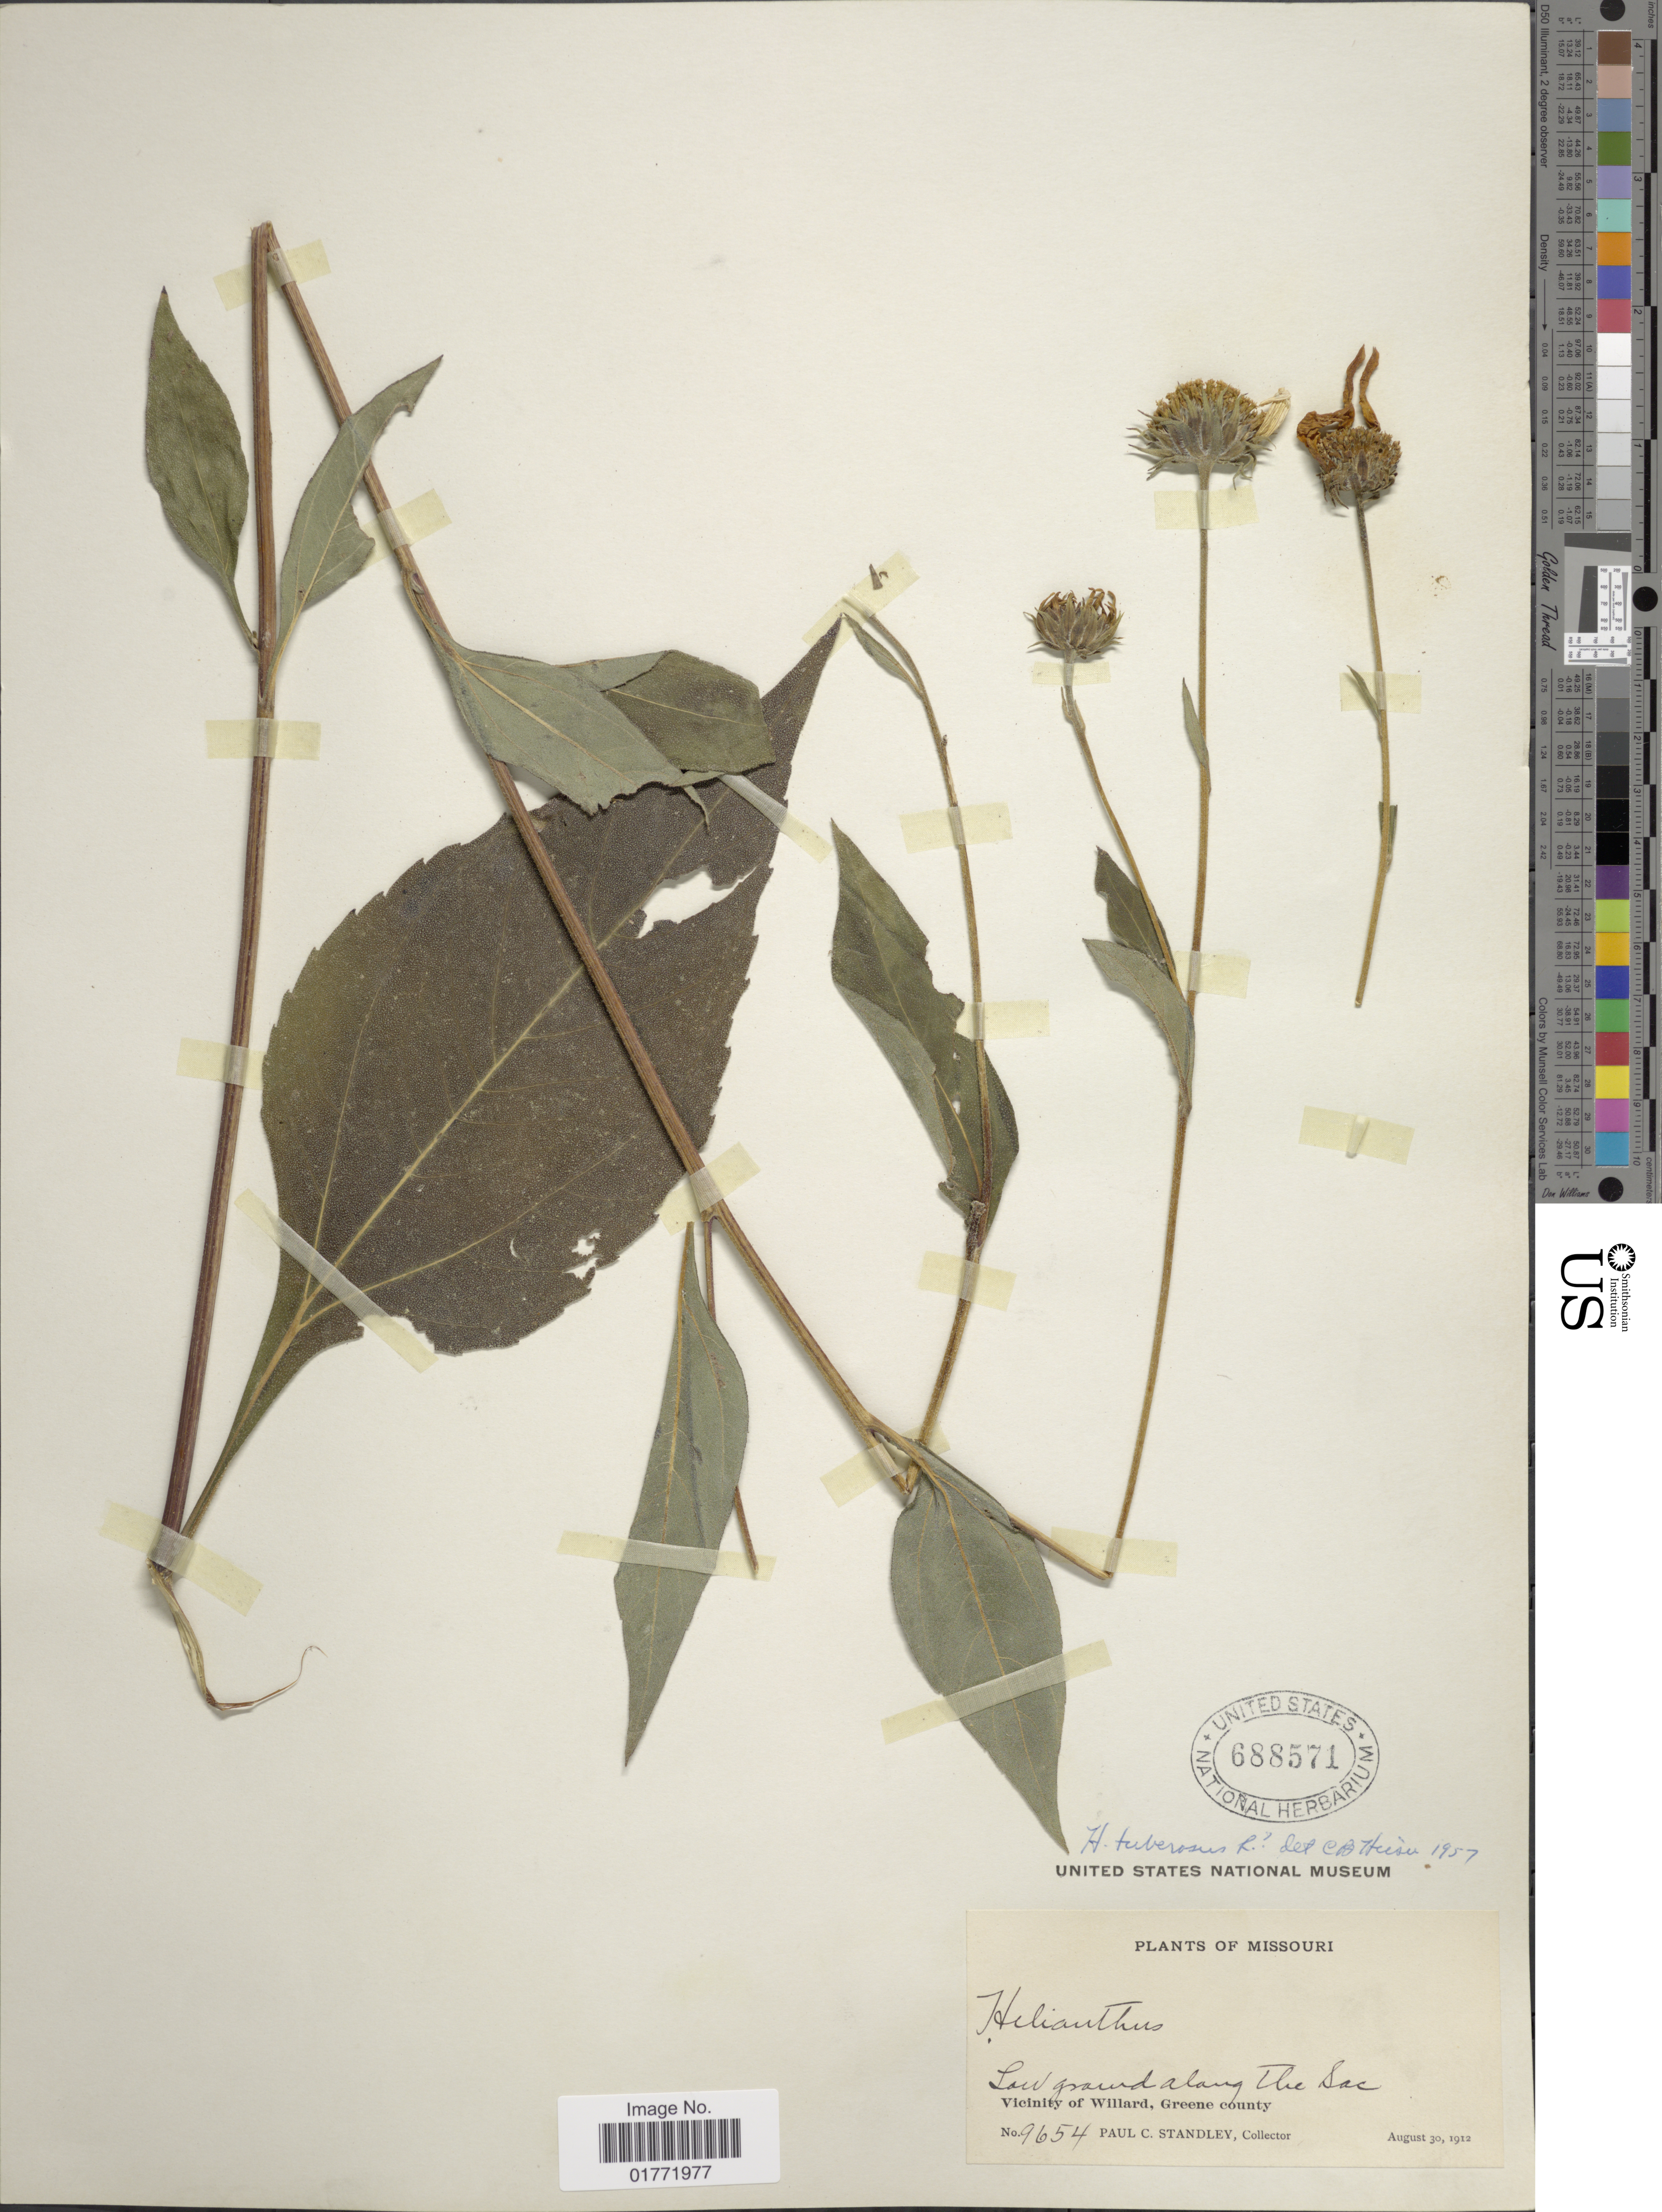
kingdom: Plantae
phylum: Tracheophyta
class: Magnoliopsida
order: Asterales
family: Asteraceae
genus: Helianthus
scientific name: Helianthus tuberosus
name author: L.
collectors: P. C. Standley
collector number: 9654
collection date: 1912-08-30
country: United States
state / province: Missouri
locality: Low ground along the Sac. Vicinity of Willard, Green County.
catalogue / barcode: US 688571